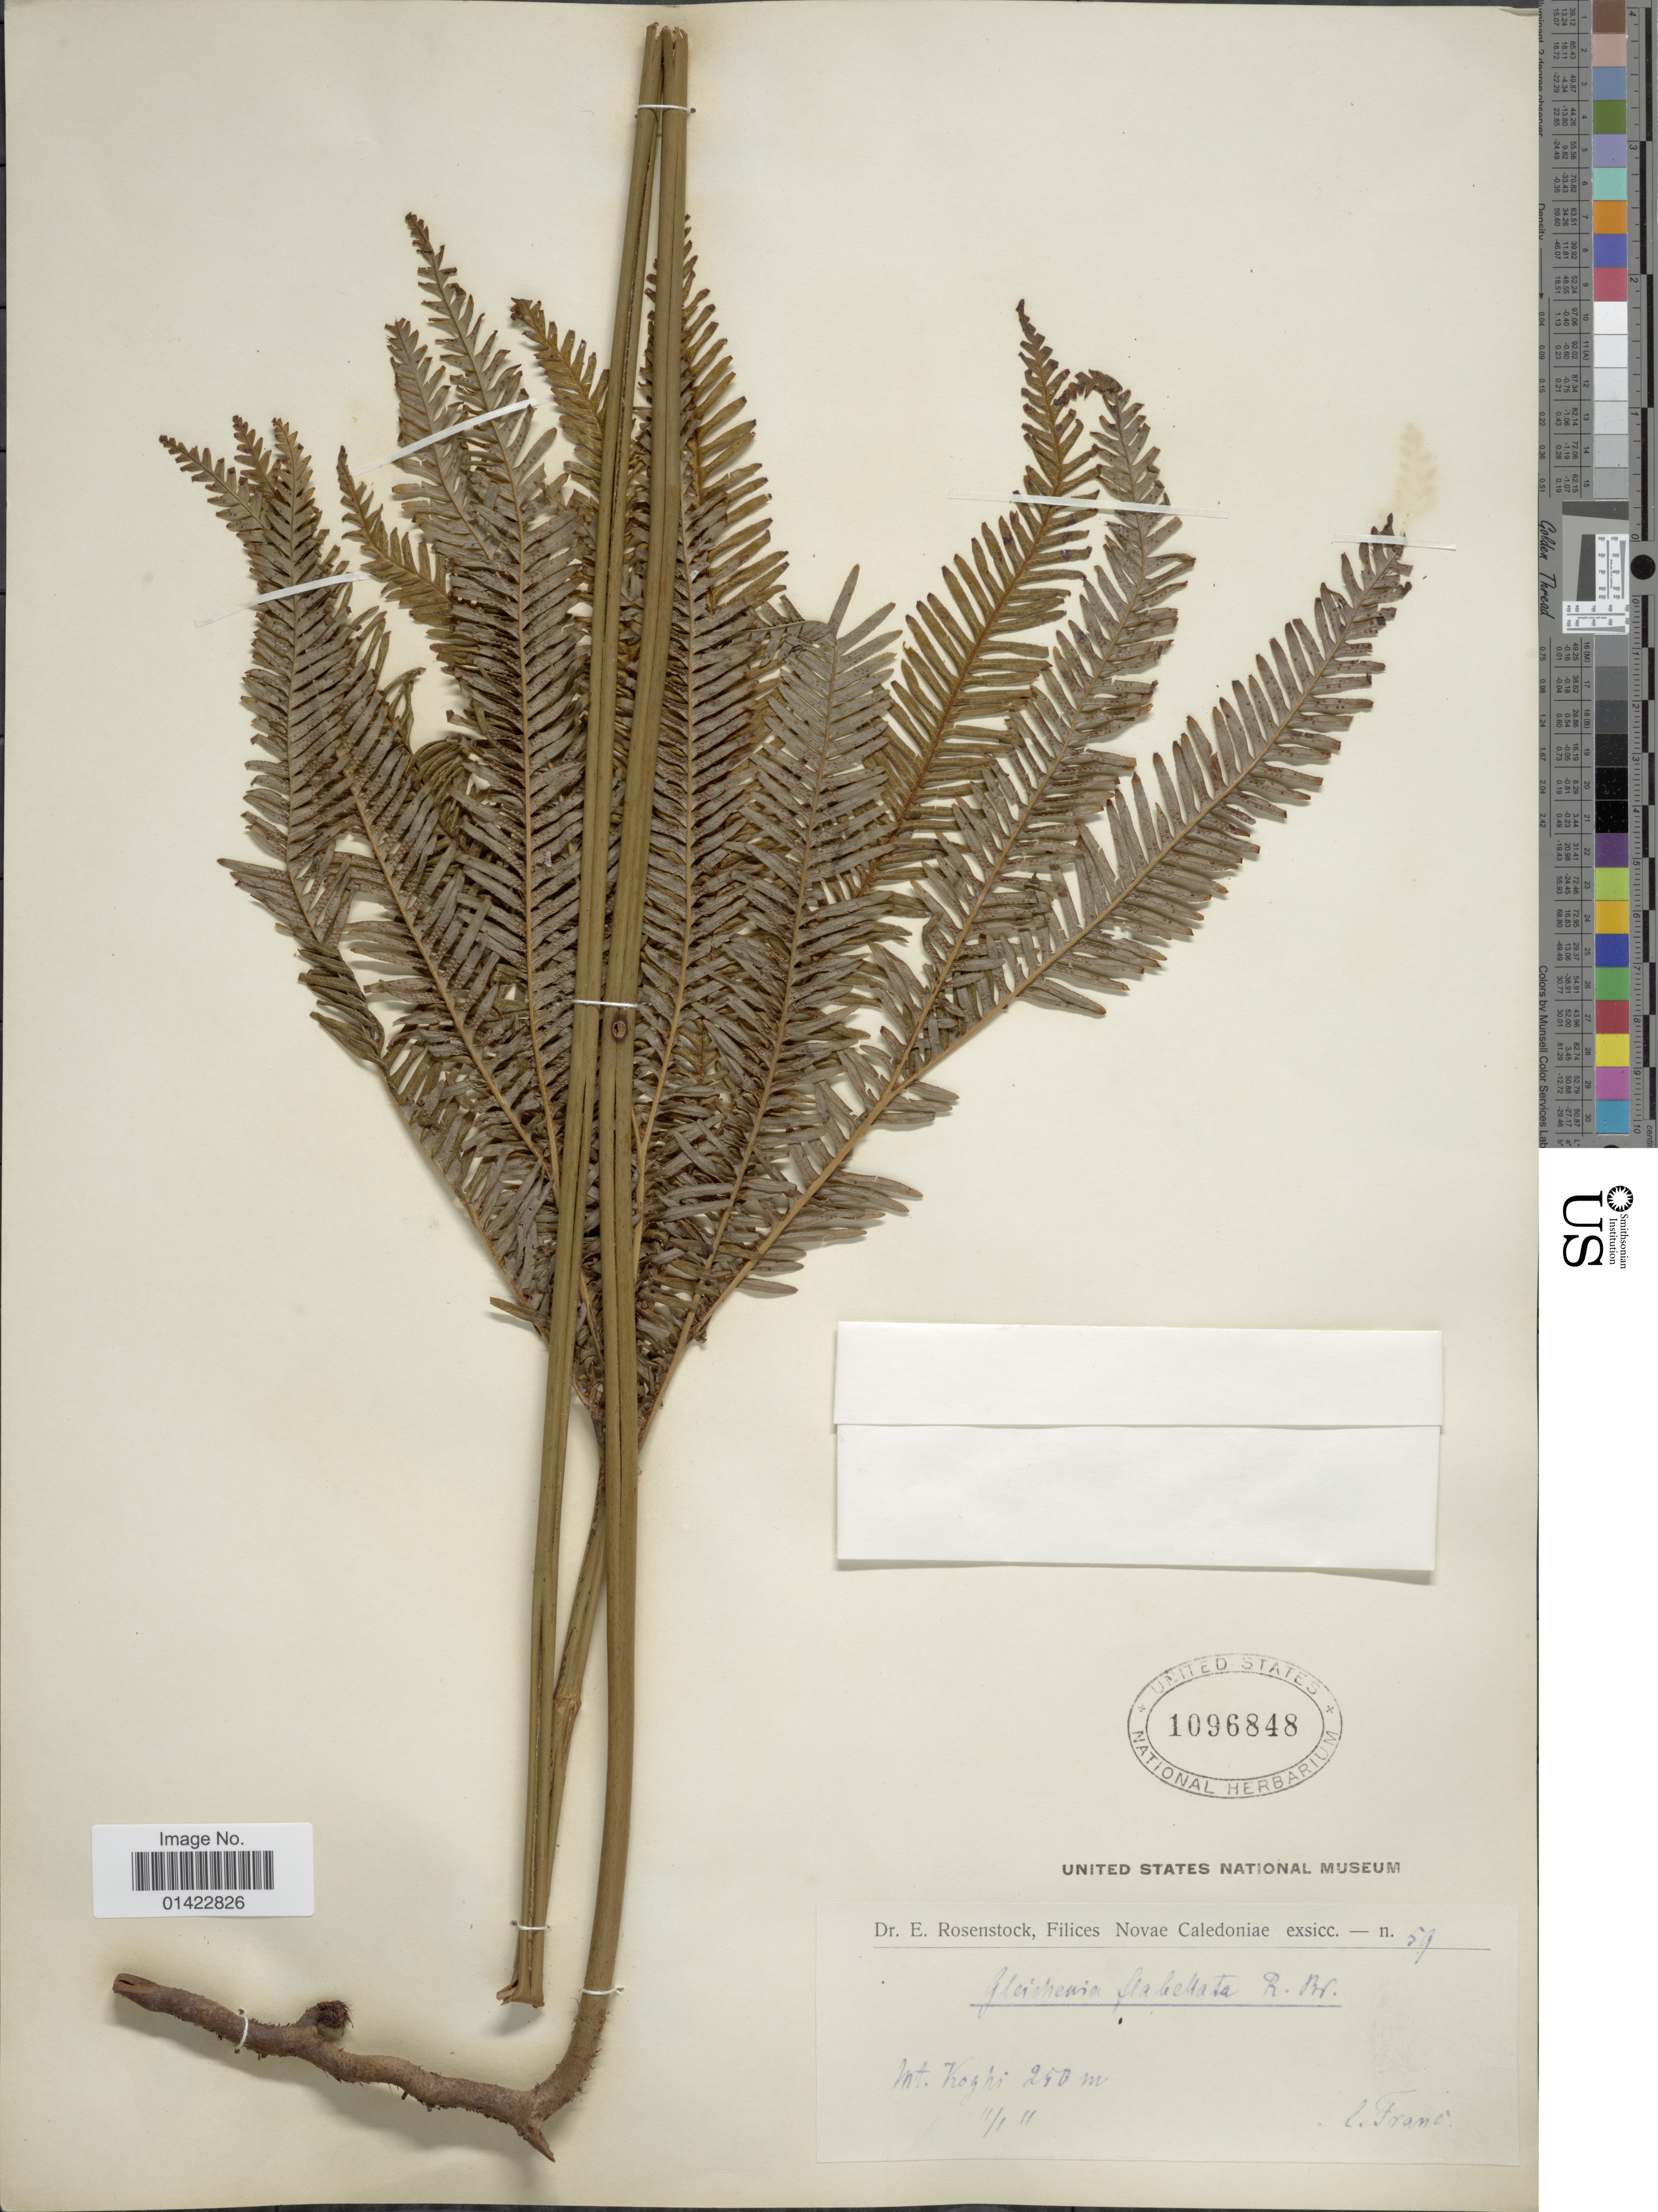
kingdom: Plantae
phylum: Tracheophyta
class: Polypodiopsida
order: Gleicheniales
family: Gleicheniaceae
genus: Sticherus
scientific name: Sticherus flabellatus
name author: (R. Br.) H. St. John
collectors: I. Franc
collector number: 59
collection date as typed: Transcribed d/m/y: 11/1/11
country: New Caledonia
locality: Mt. Koghi.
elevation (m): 250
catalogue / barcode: US 1096848